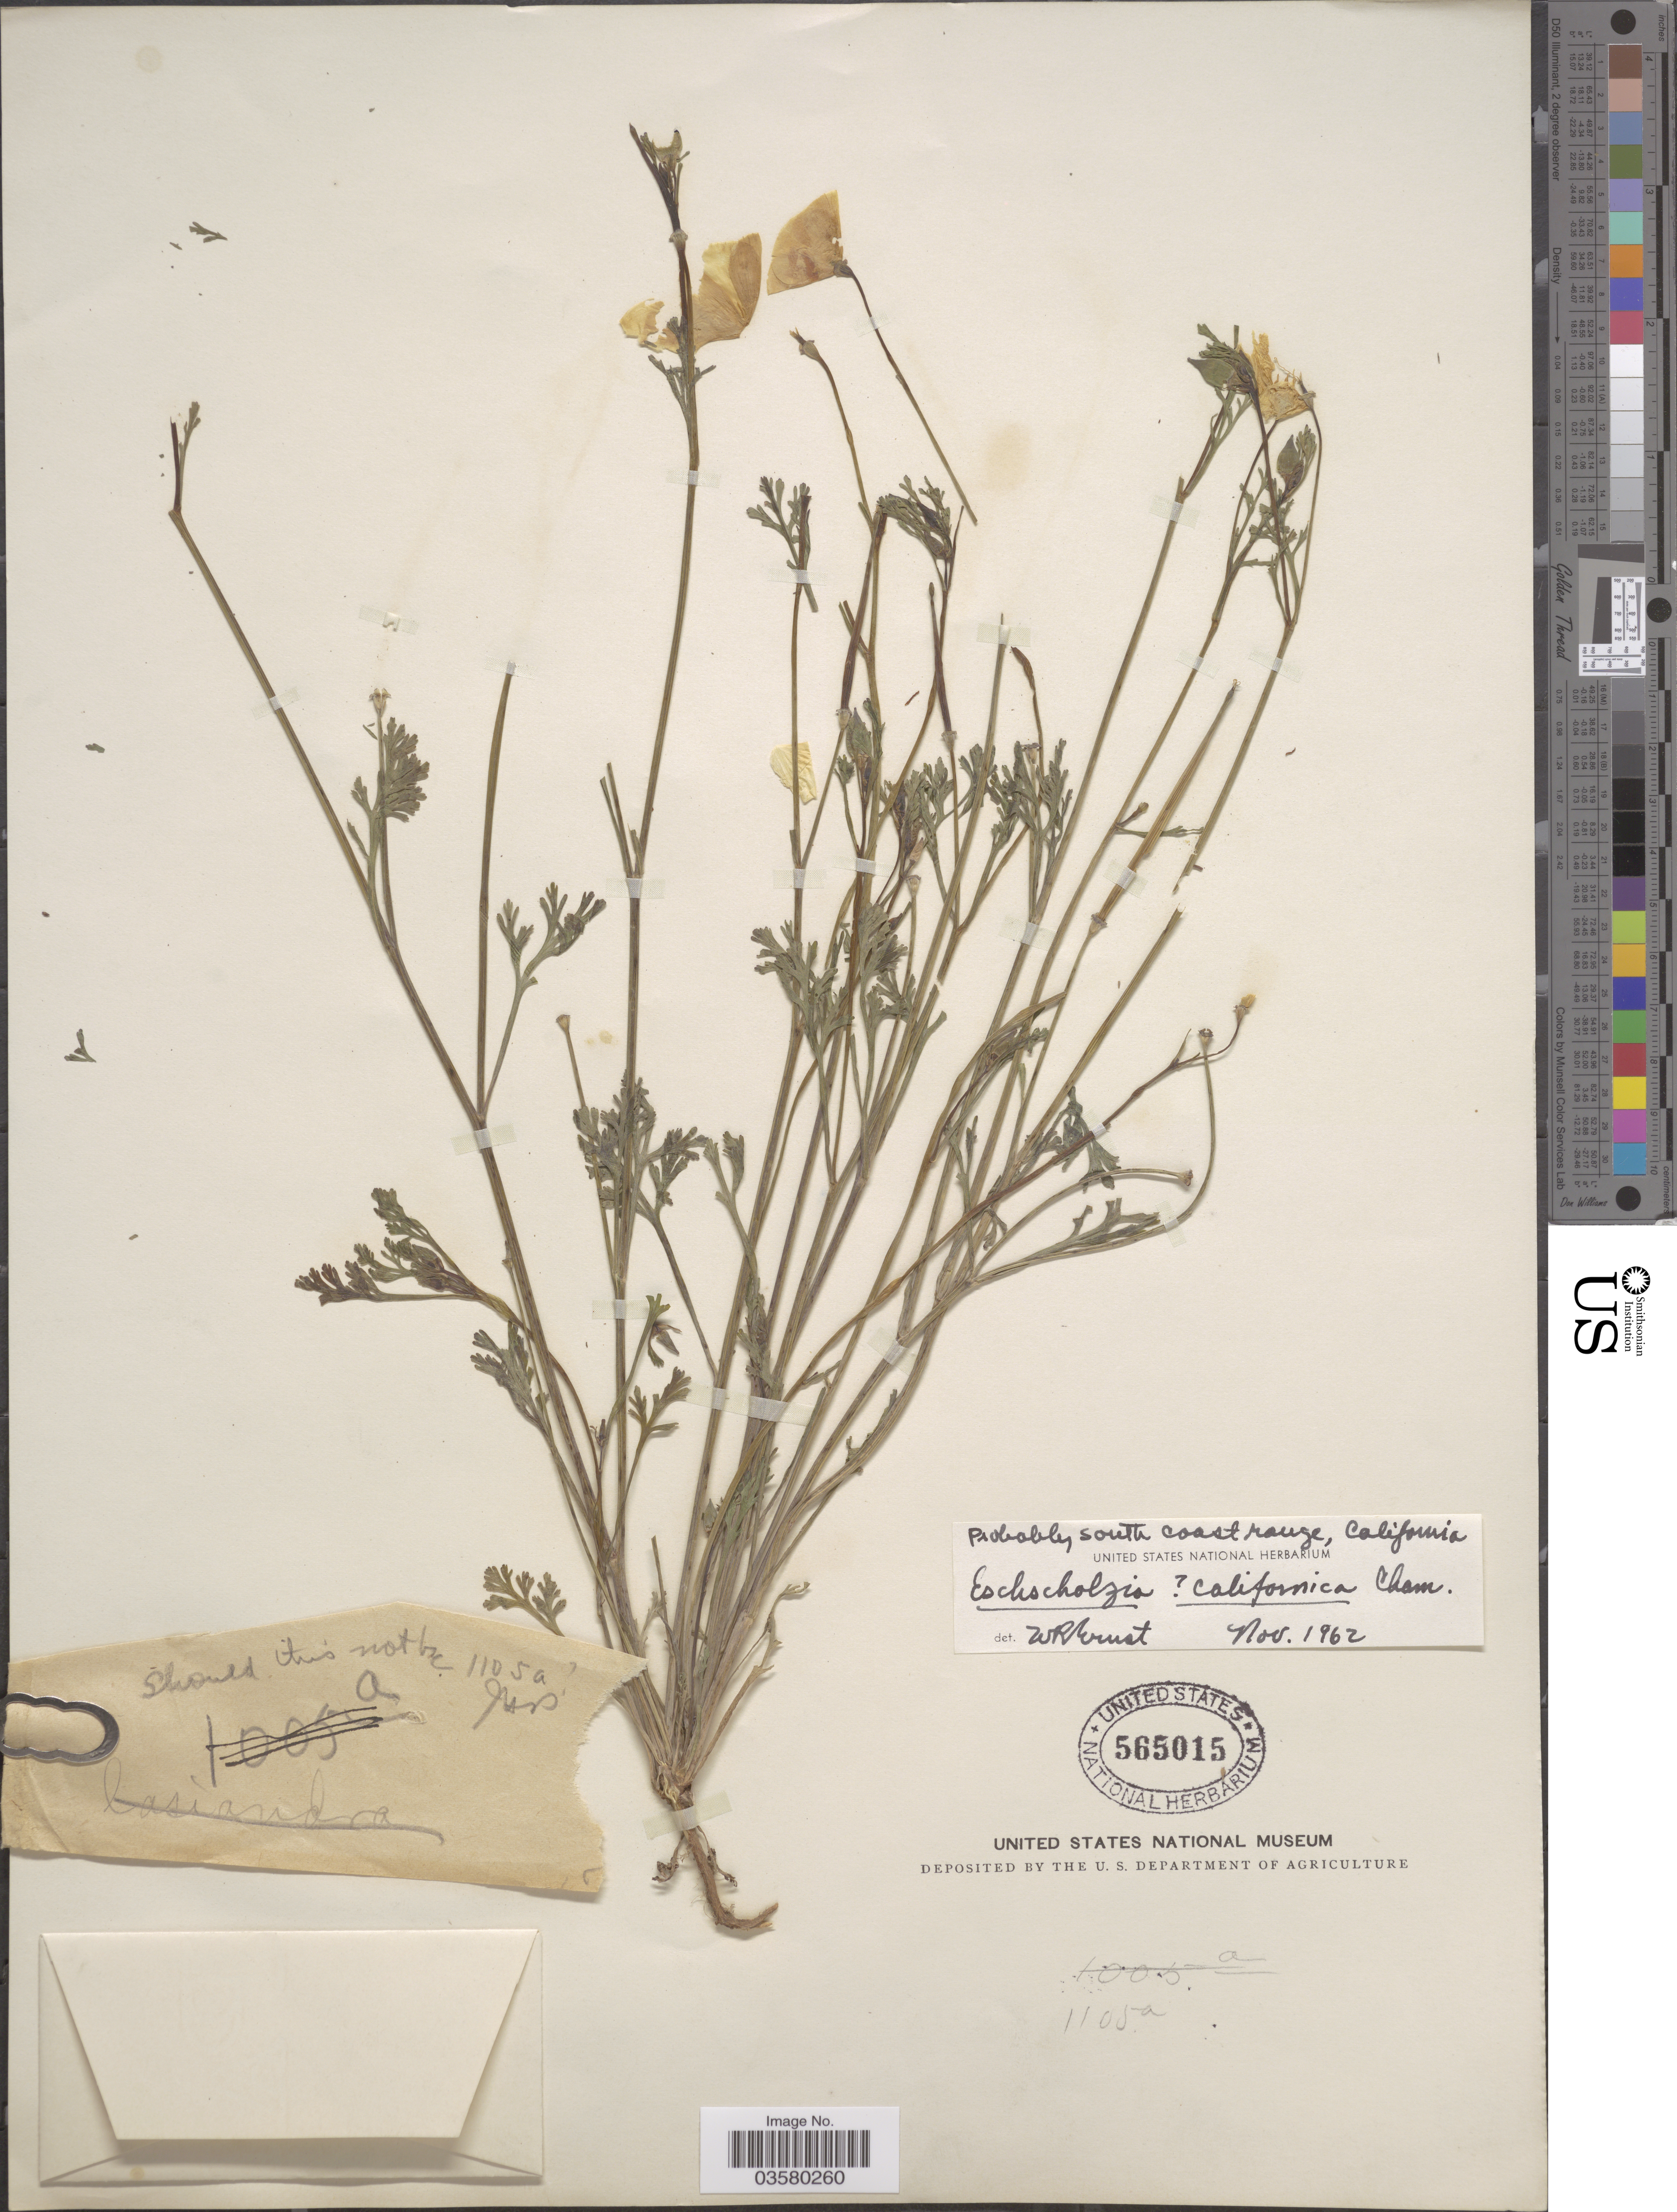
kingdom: Plantae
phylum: Tracheophyta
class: Magnoliopsida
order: Ranunculales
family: Papaveraceae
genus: Eschscholzia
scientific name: Eschscholzia californica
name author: Cham.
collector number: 1105a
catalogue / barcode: US 565015